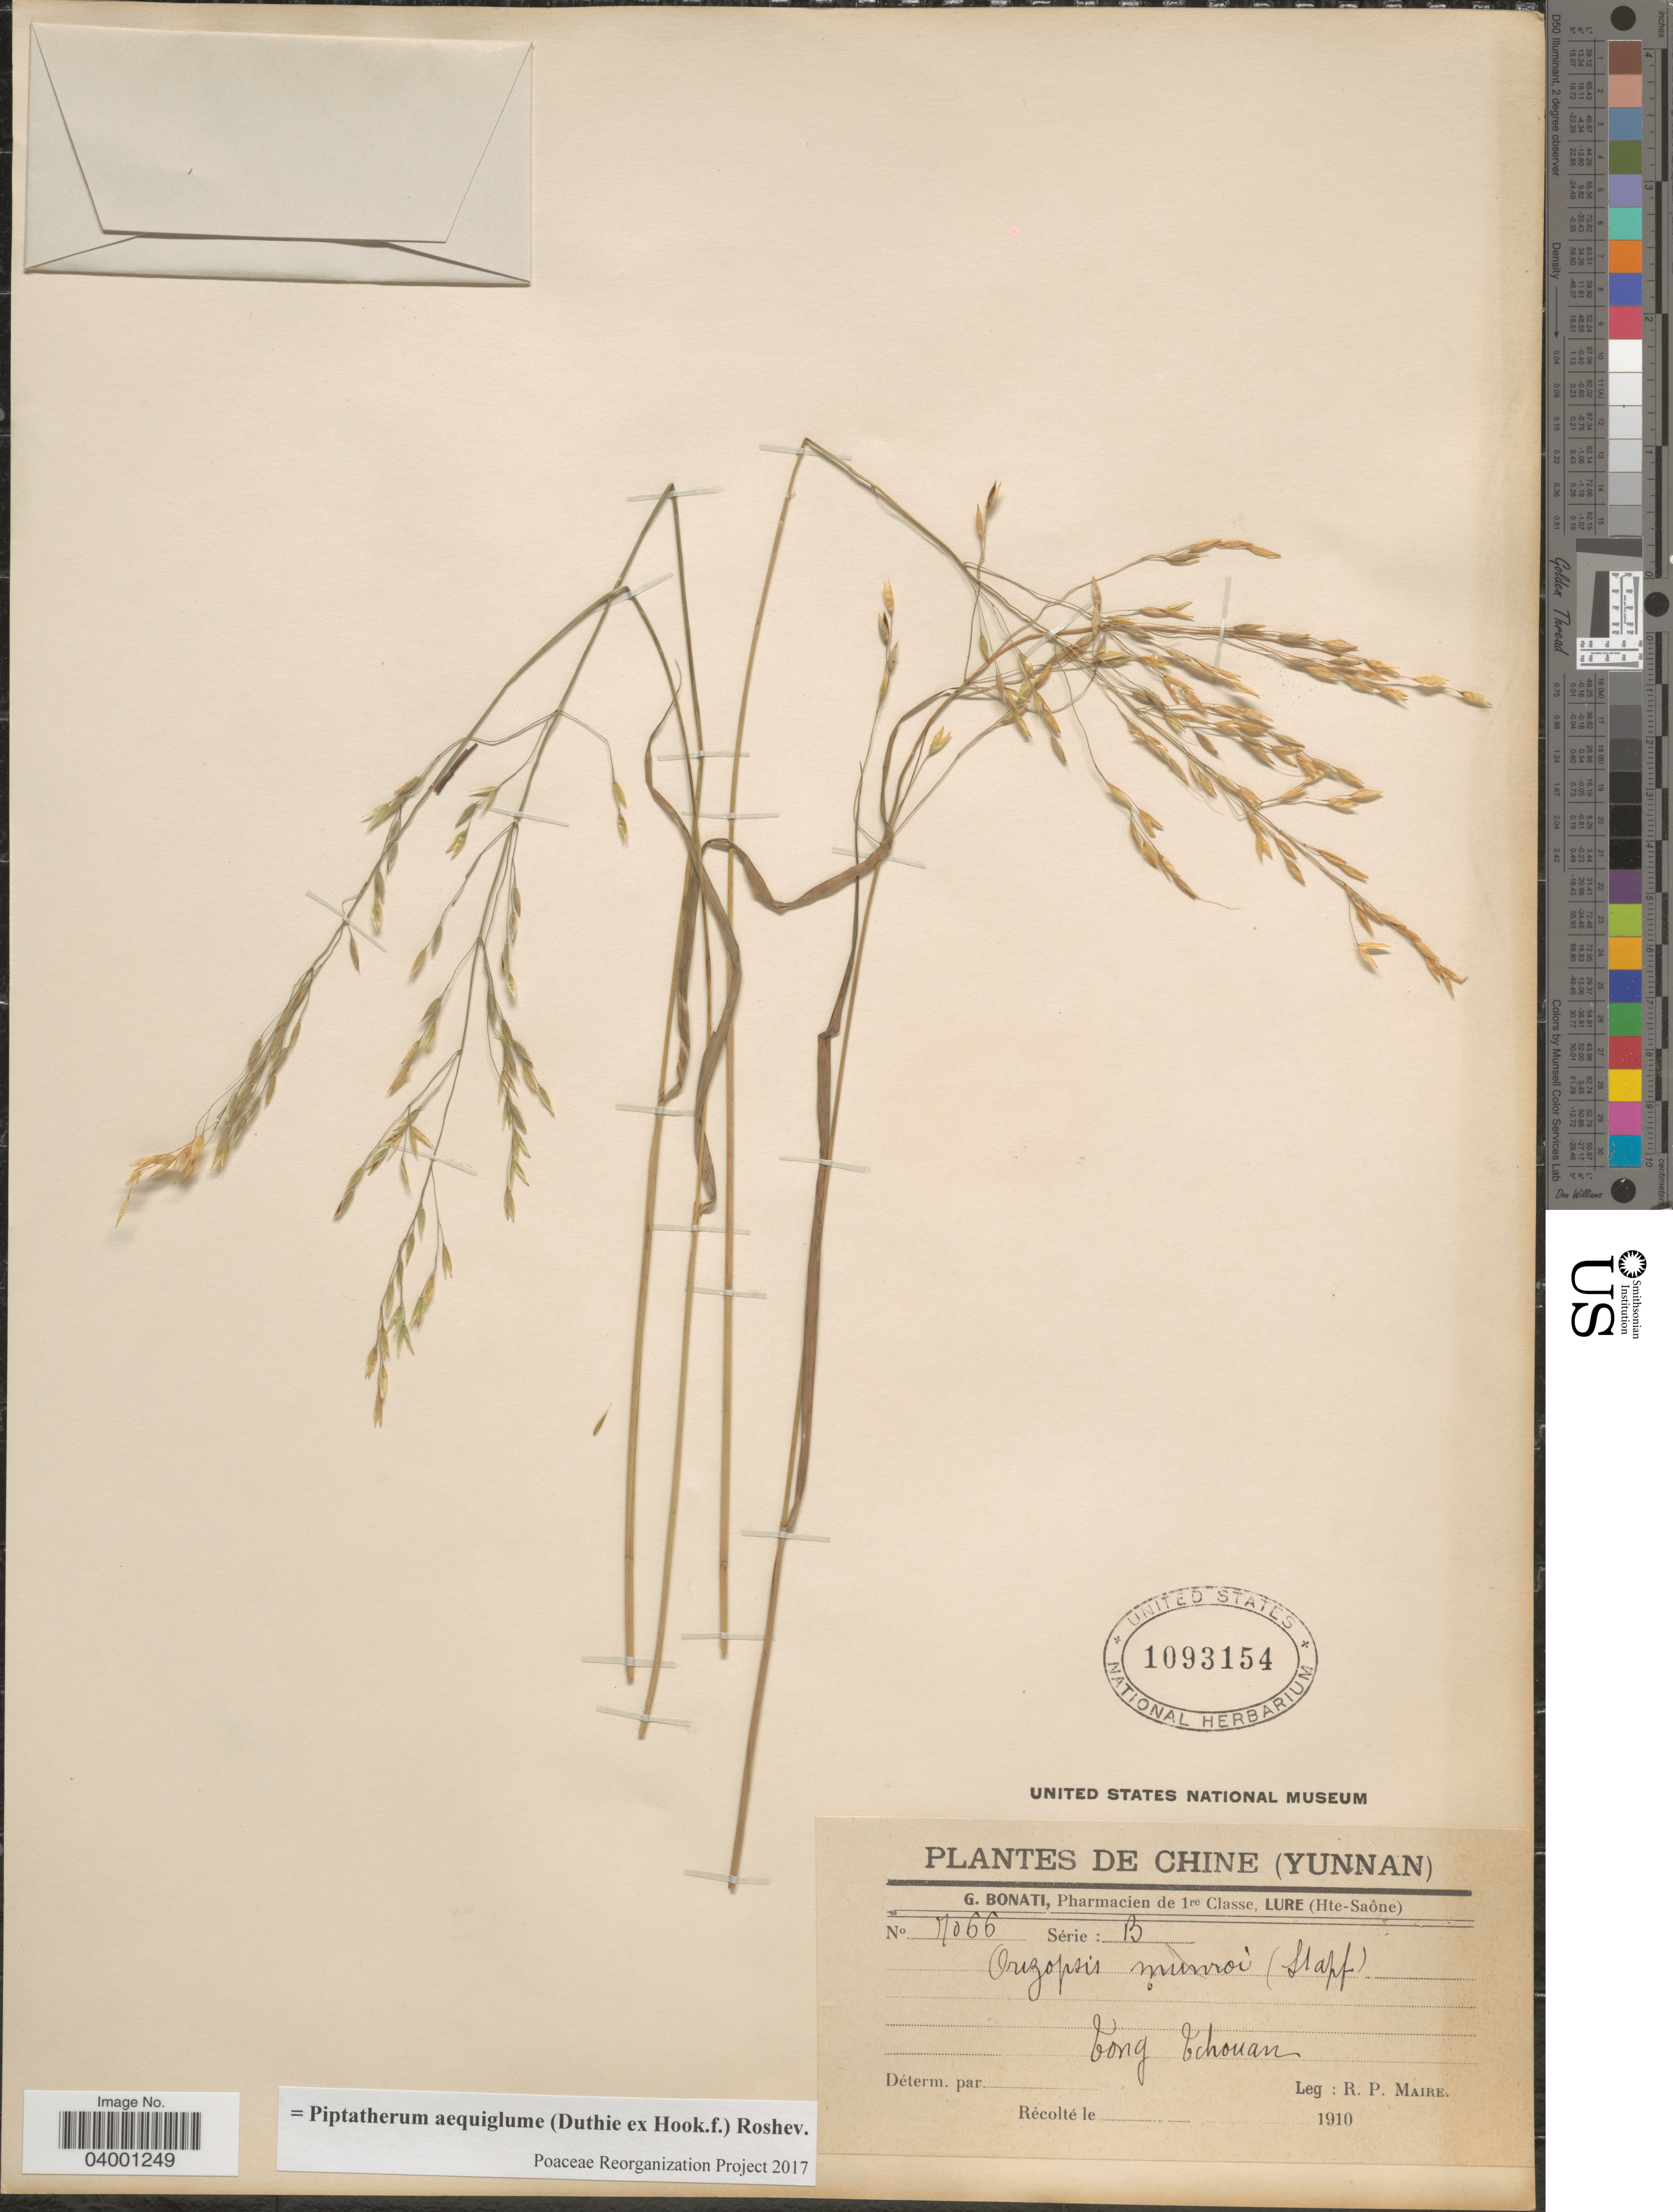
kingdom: Plantae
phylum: Tracheophyta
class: Liliopsida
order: Poales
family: Poaceae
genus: Piptatherum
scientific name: Piptatherum aequiglume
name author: (Duthie ex Hook. f.) Roshev.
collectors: R.-P. Maire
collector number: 7066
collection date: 1910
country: China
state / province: Yunnan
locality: Tong Schouan.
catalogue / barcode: US 1093154